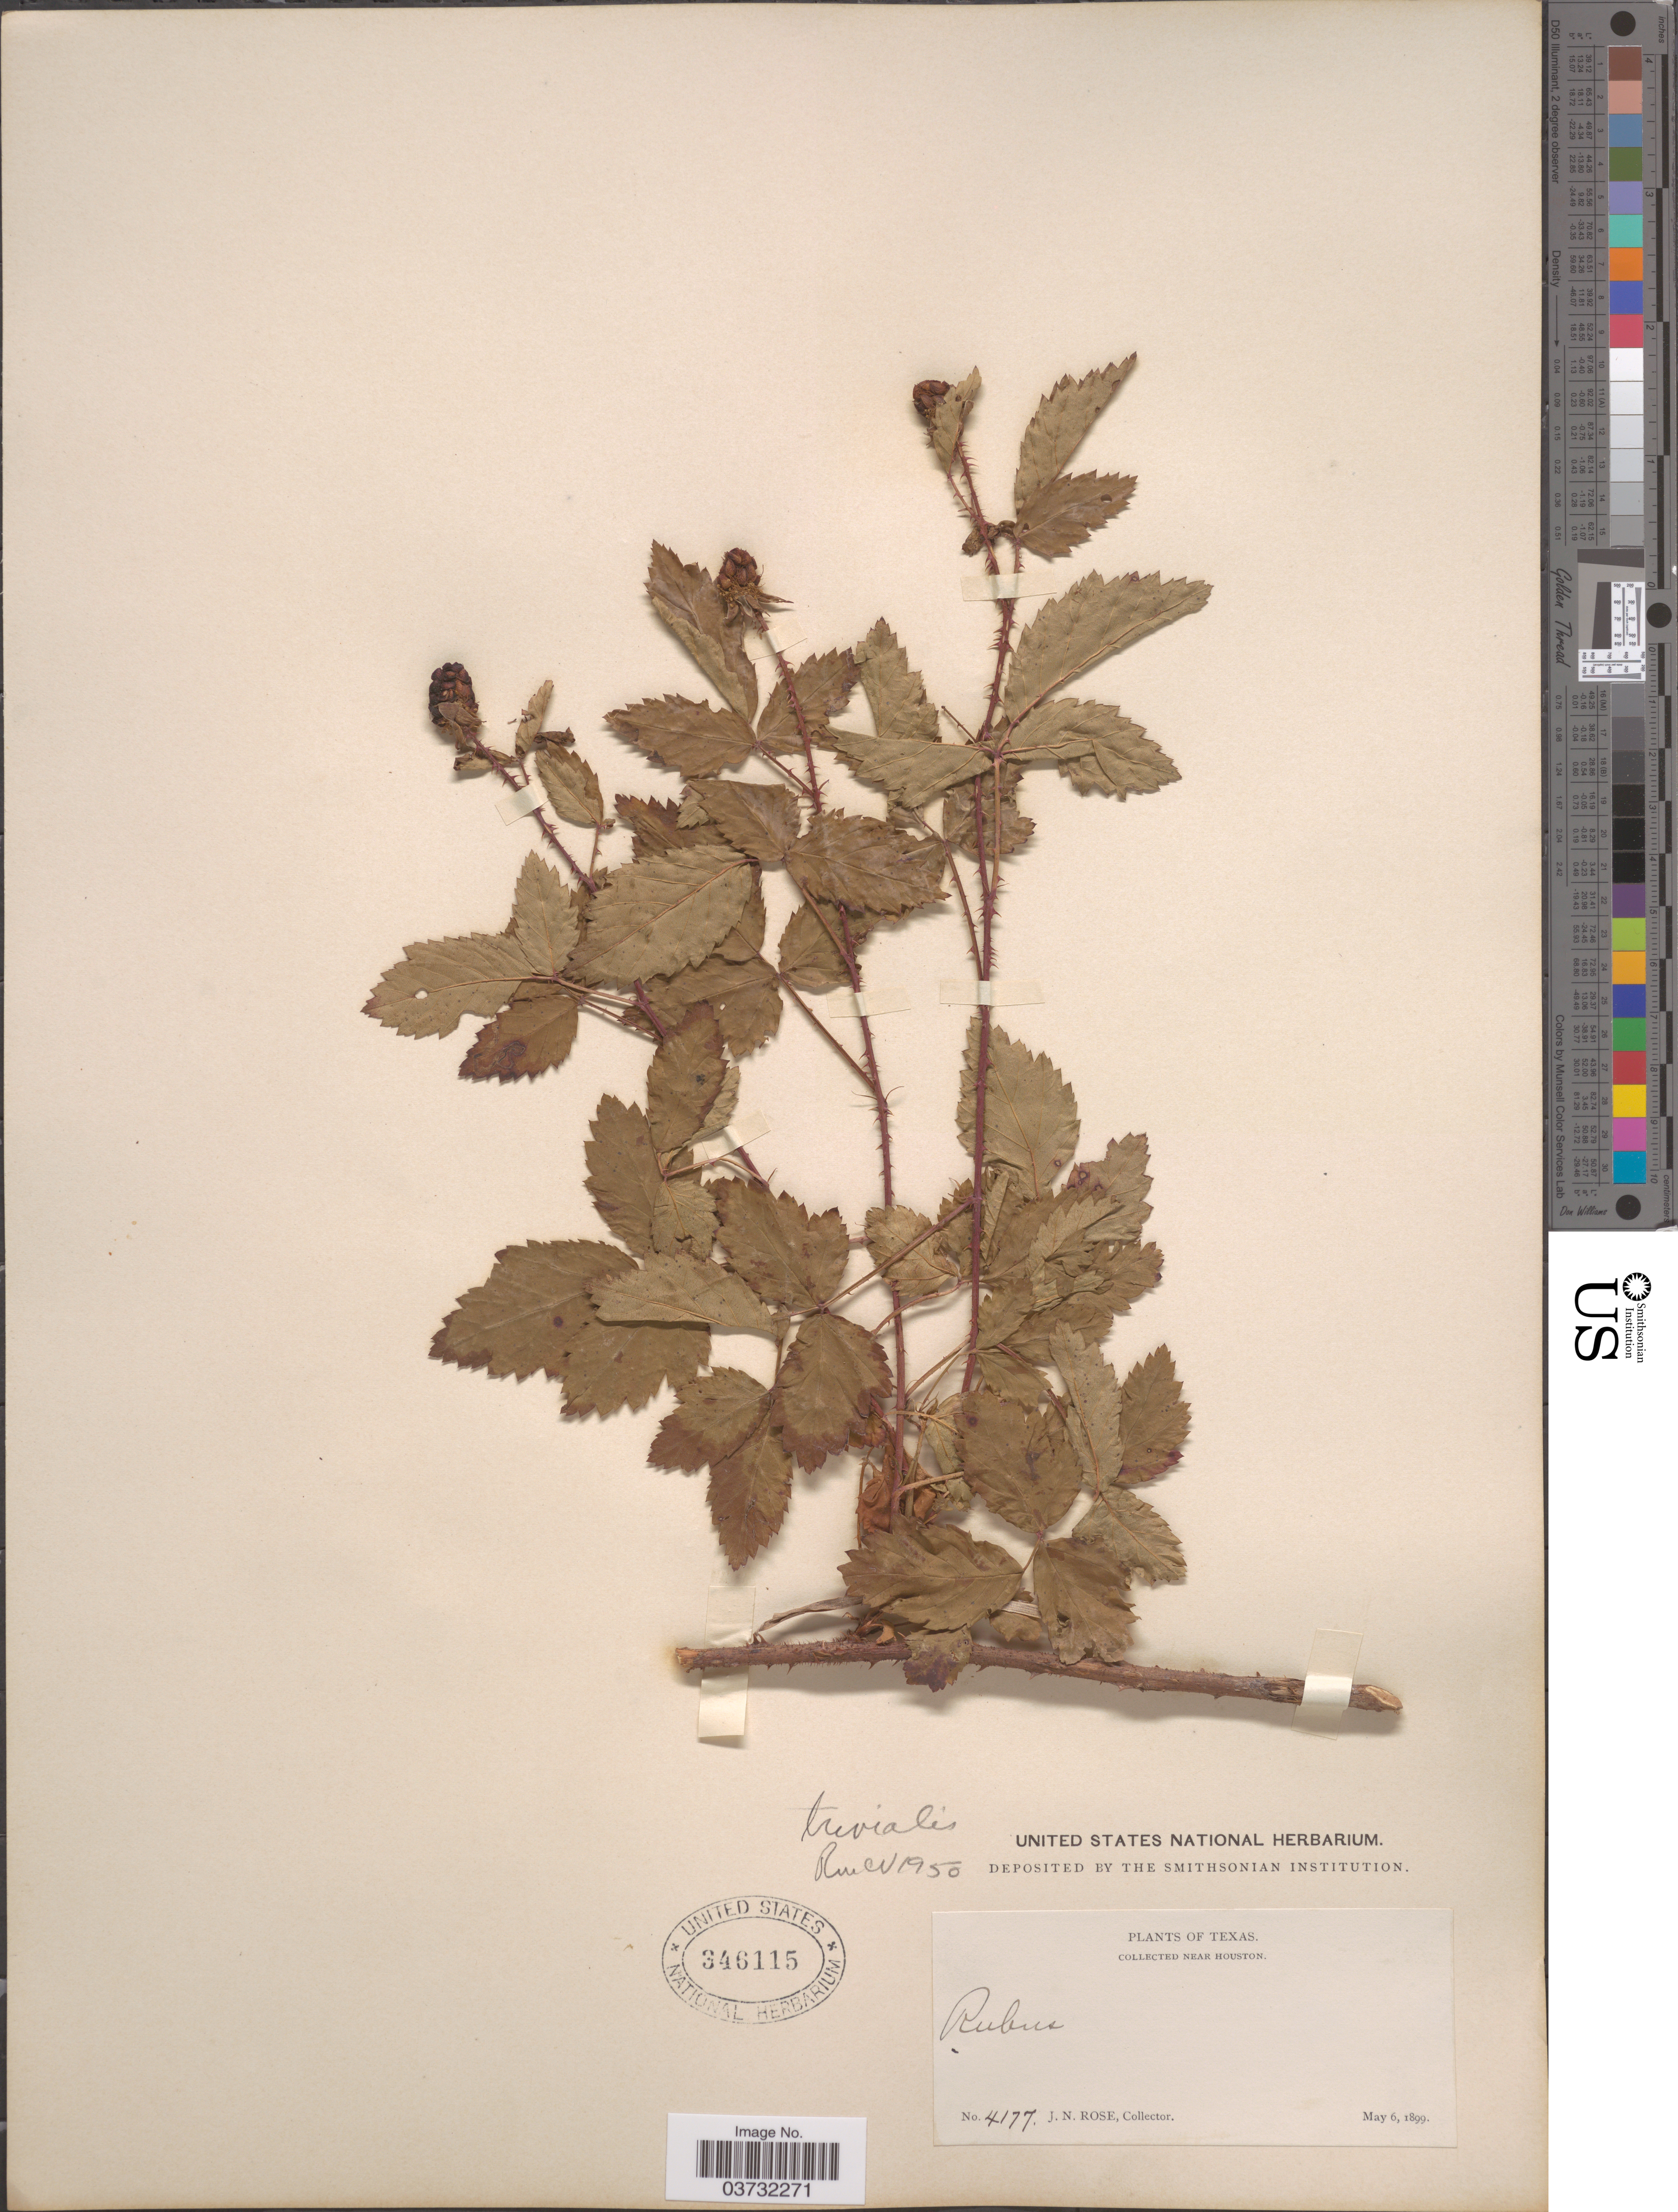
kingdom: Plantae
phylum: Tracheophyta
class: Magnoliopsida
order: Rosales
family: Rosaceae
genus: Rubus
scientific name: Rubus trivialis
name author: Michx.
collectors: J. N. Rose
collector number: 4177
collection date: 1899-05-06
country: United States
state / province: Texas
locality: Near Houston.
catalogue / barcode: US 346115